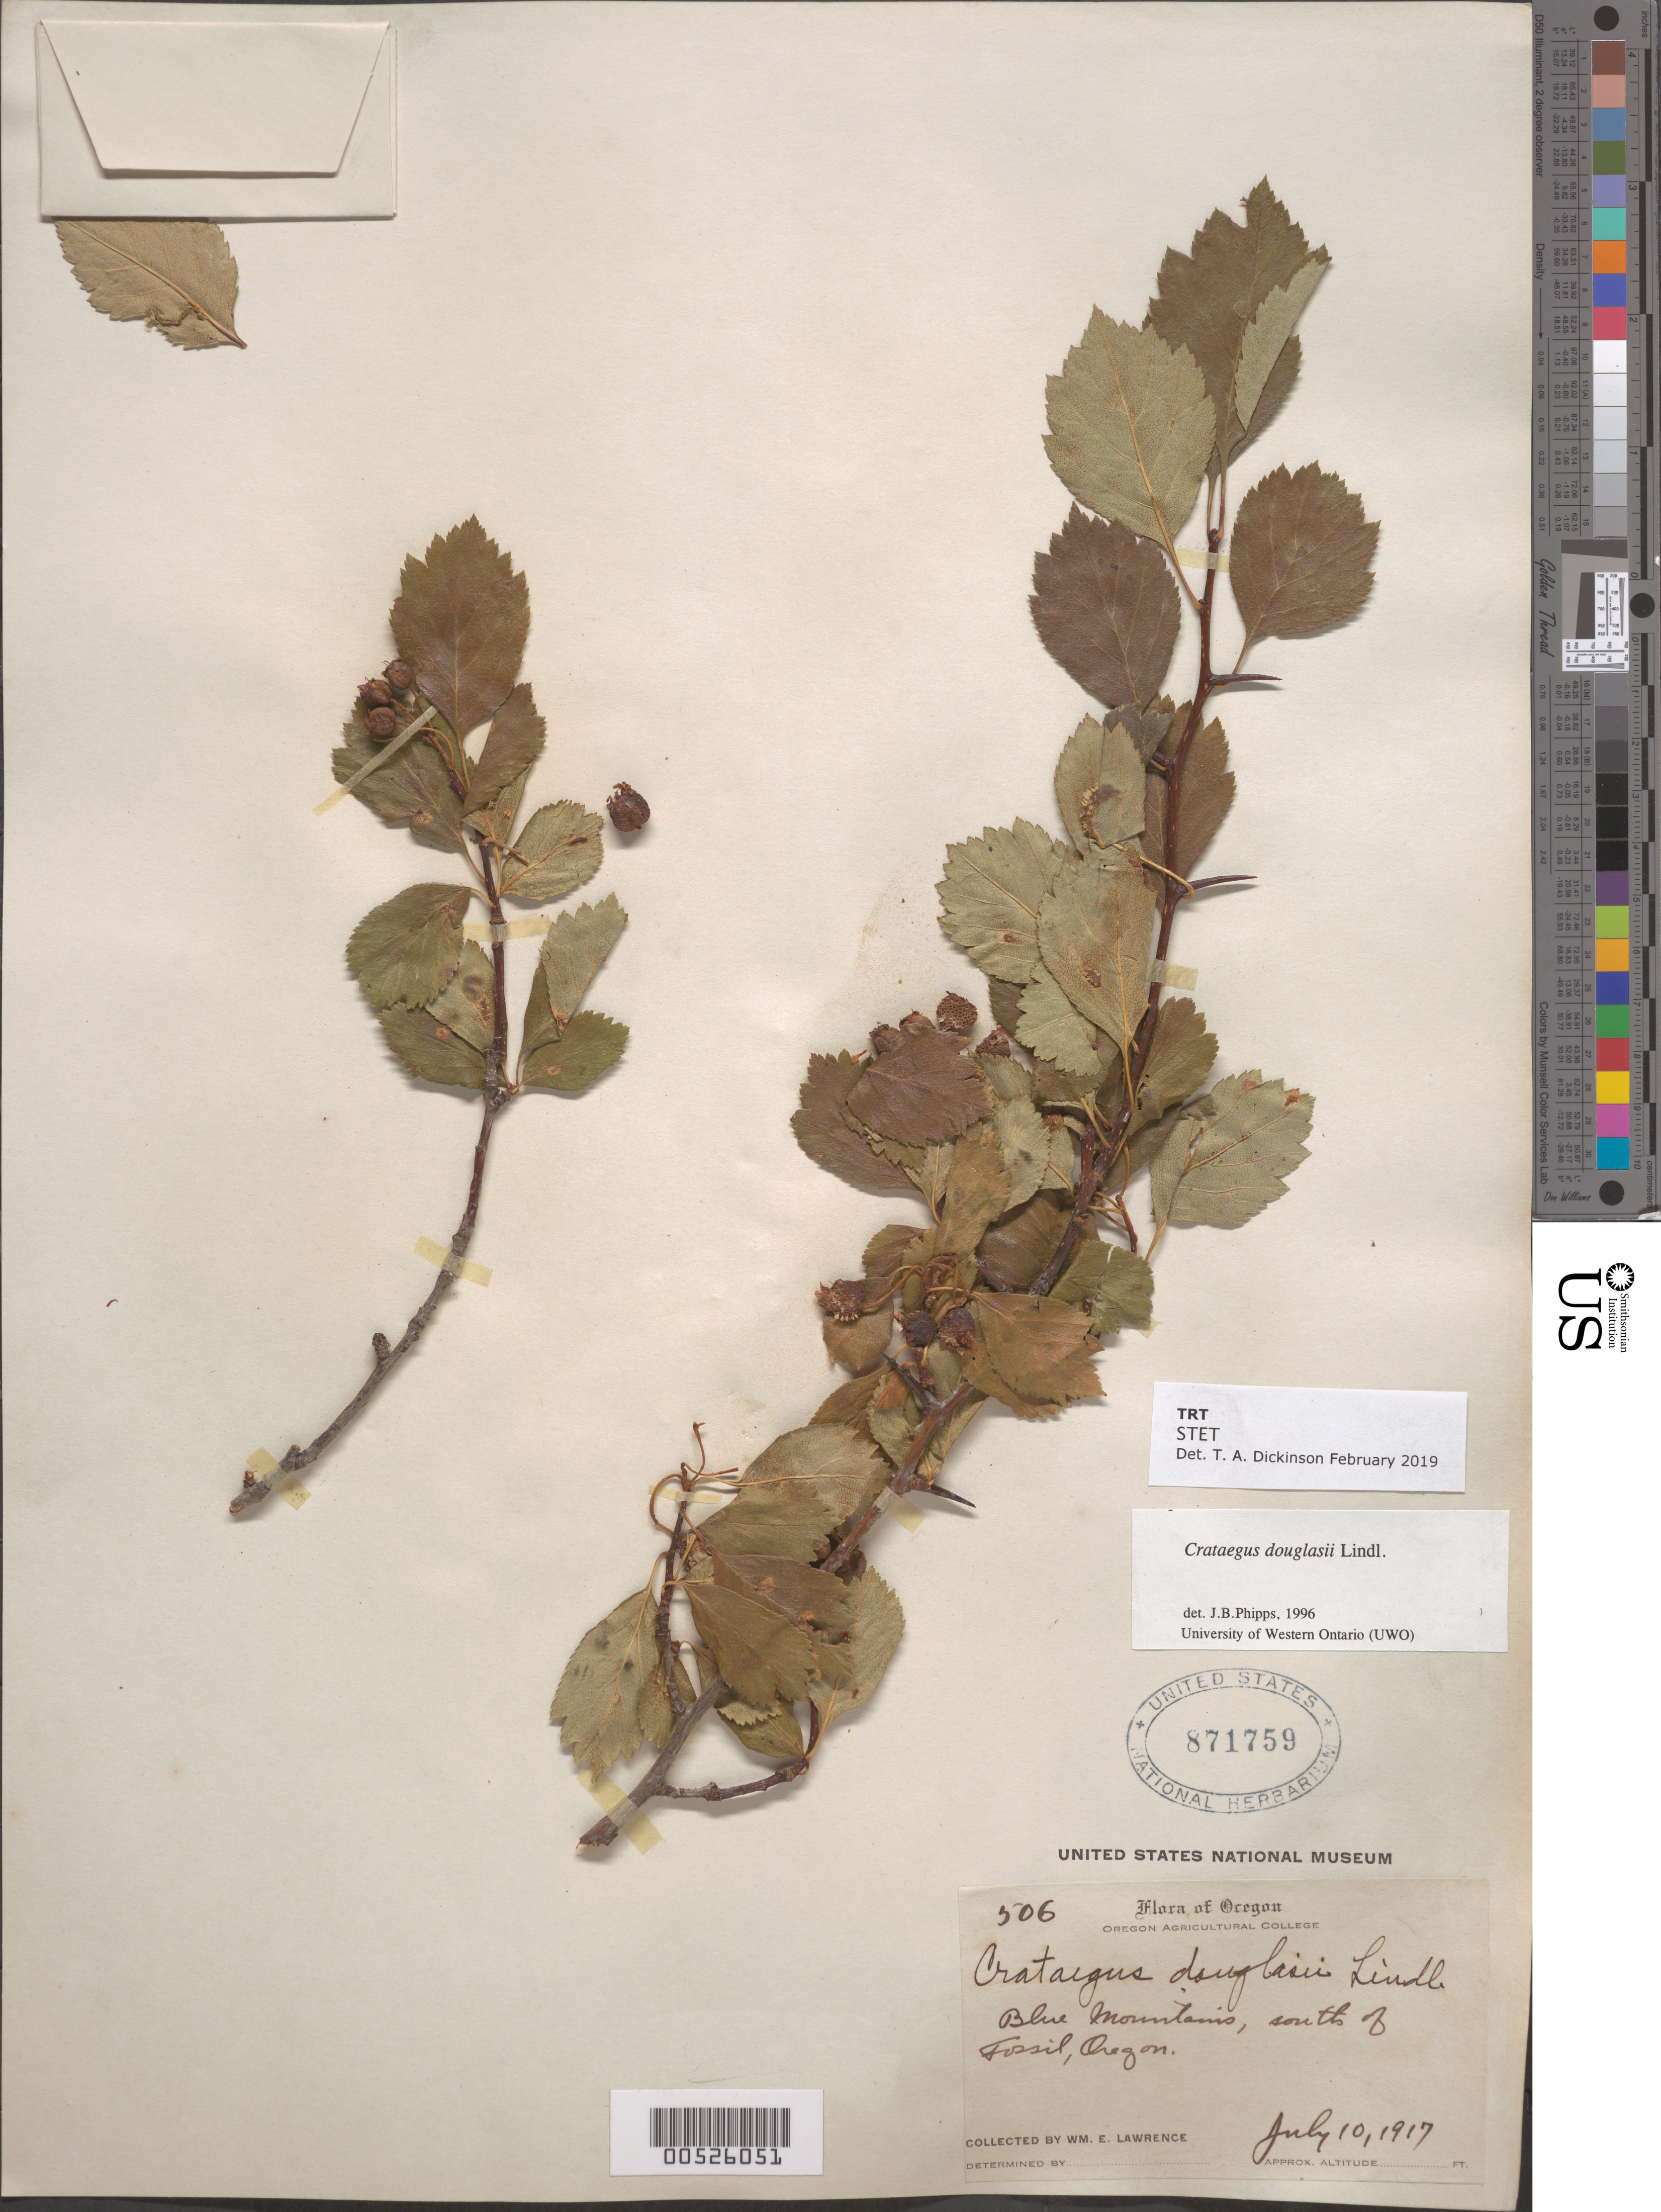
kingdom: Plantae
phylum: Tracheophyta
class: Magnoliopsida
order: Rosales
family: Rosaceae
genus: Crataegus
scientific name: Crataegus douglasii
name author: Lindl.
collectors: W. Lawrence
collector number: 506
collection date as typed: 10 Jul 1917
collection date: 1917-07-10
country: United States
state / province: Oregon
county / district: Wheeler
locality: Blue Mtns., S of Fossil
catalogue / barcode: US 871759